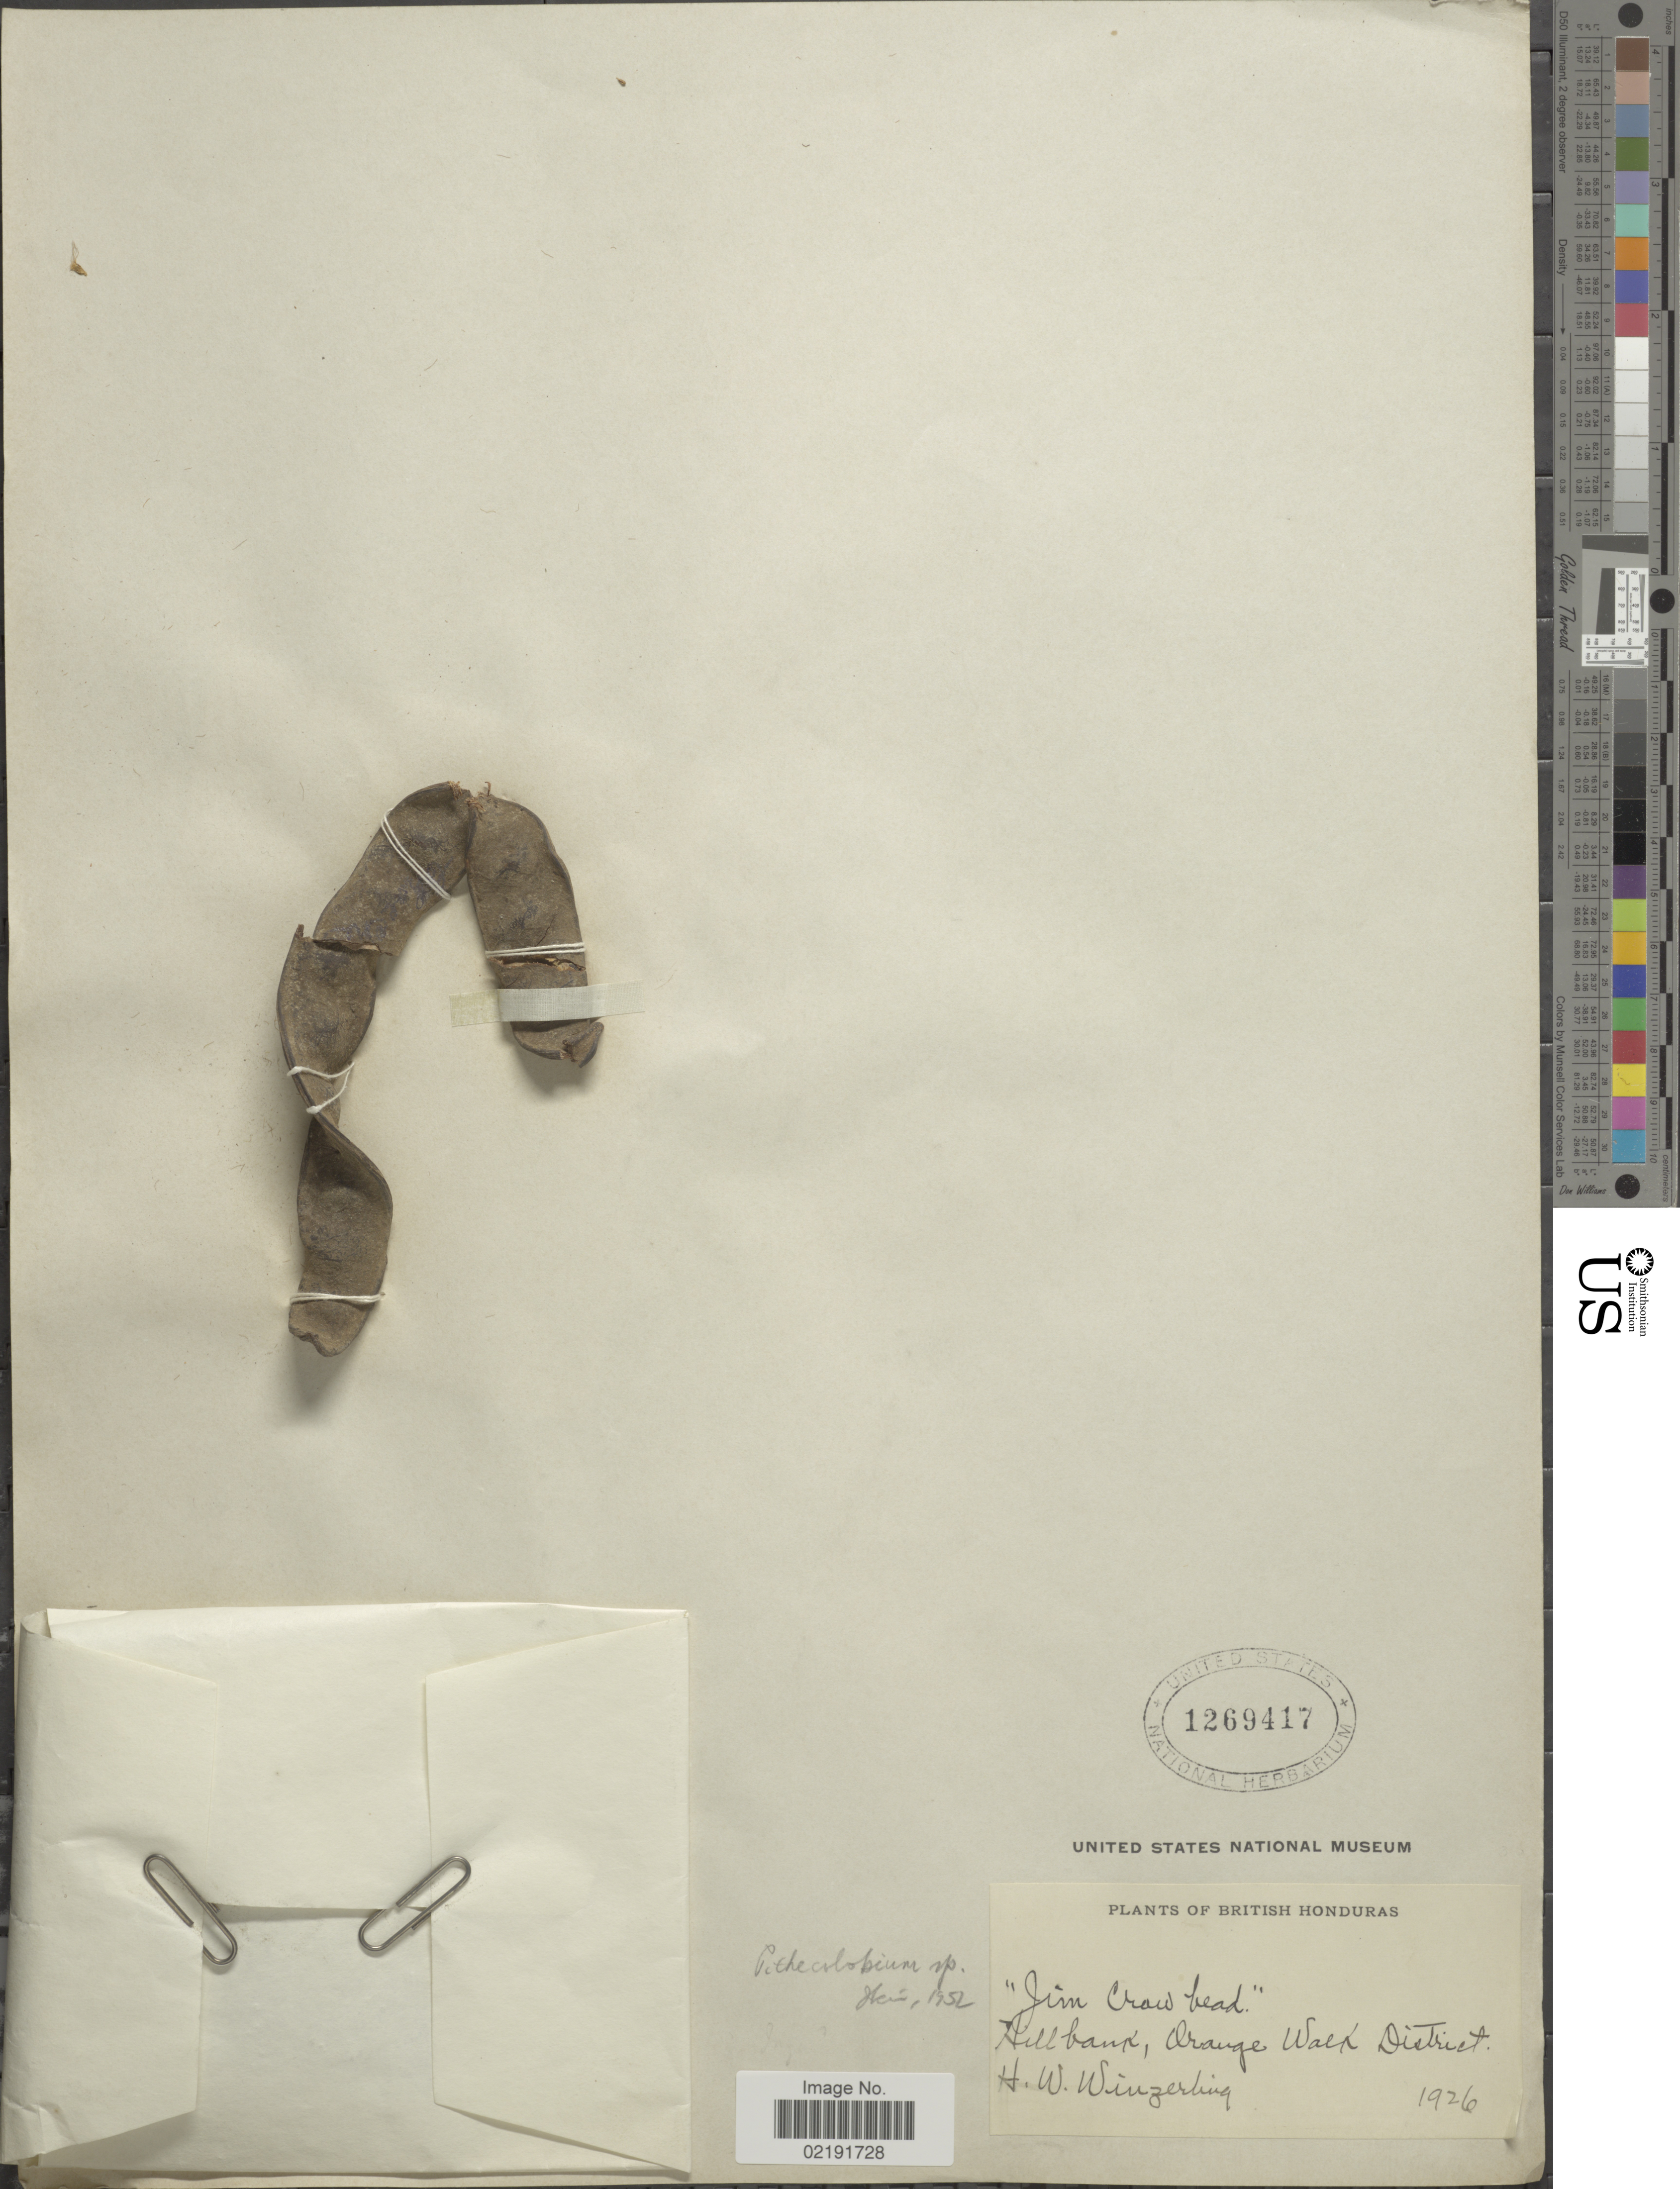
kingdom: Plantae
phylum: Tracheophyta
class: Magnoliopsida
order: Fabales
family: Fabaceae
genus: Pithecellobium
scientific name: Pithecellobium winzerlingii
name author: Britton & Rose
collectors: H. Winzerling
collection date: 1926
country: Belize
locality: British Honduras. Hill bank, Orange Walk District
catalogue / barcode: US 1269417